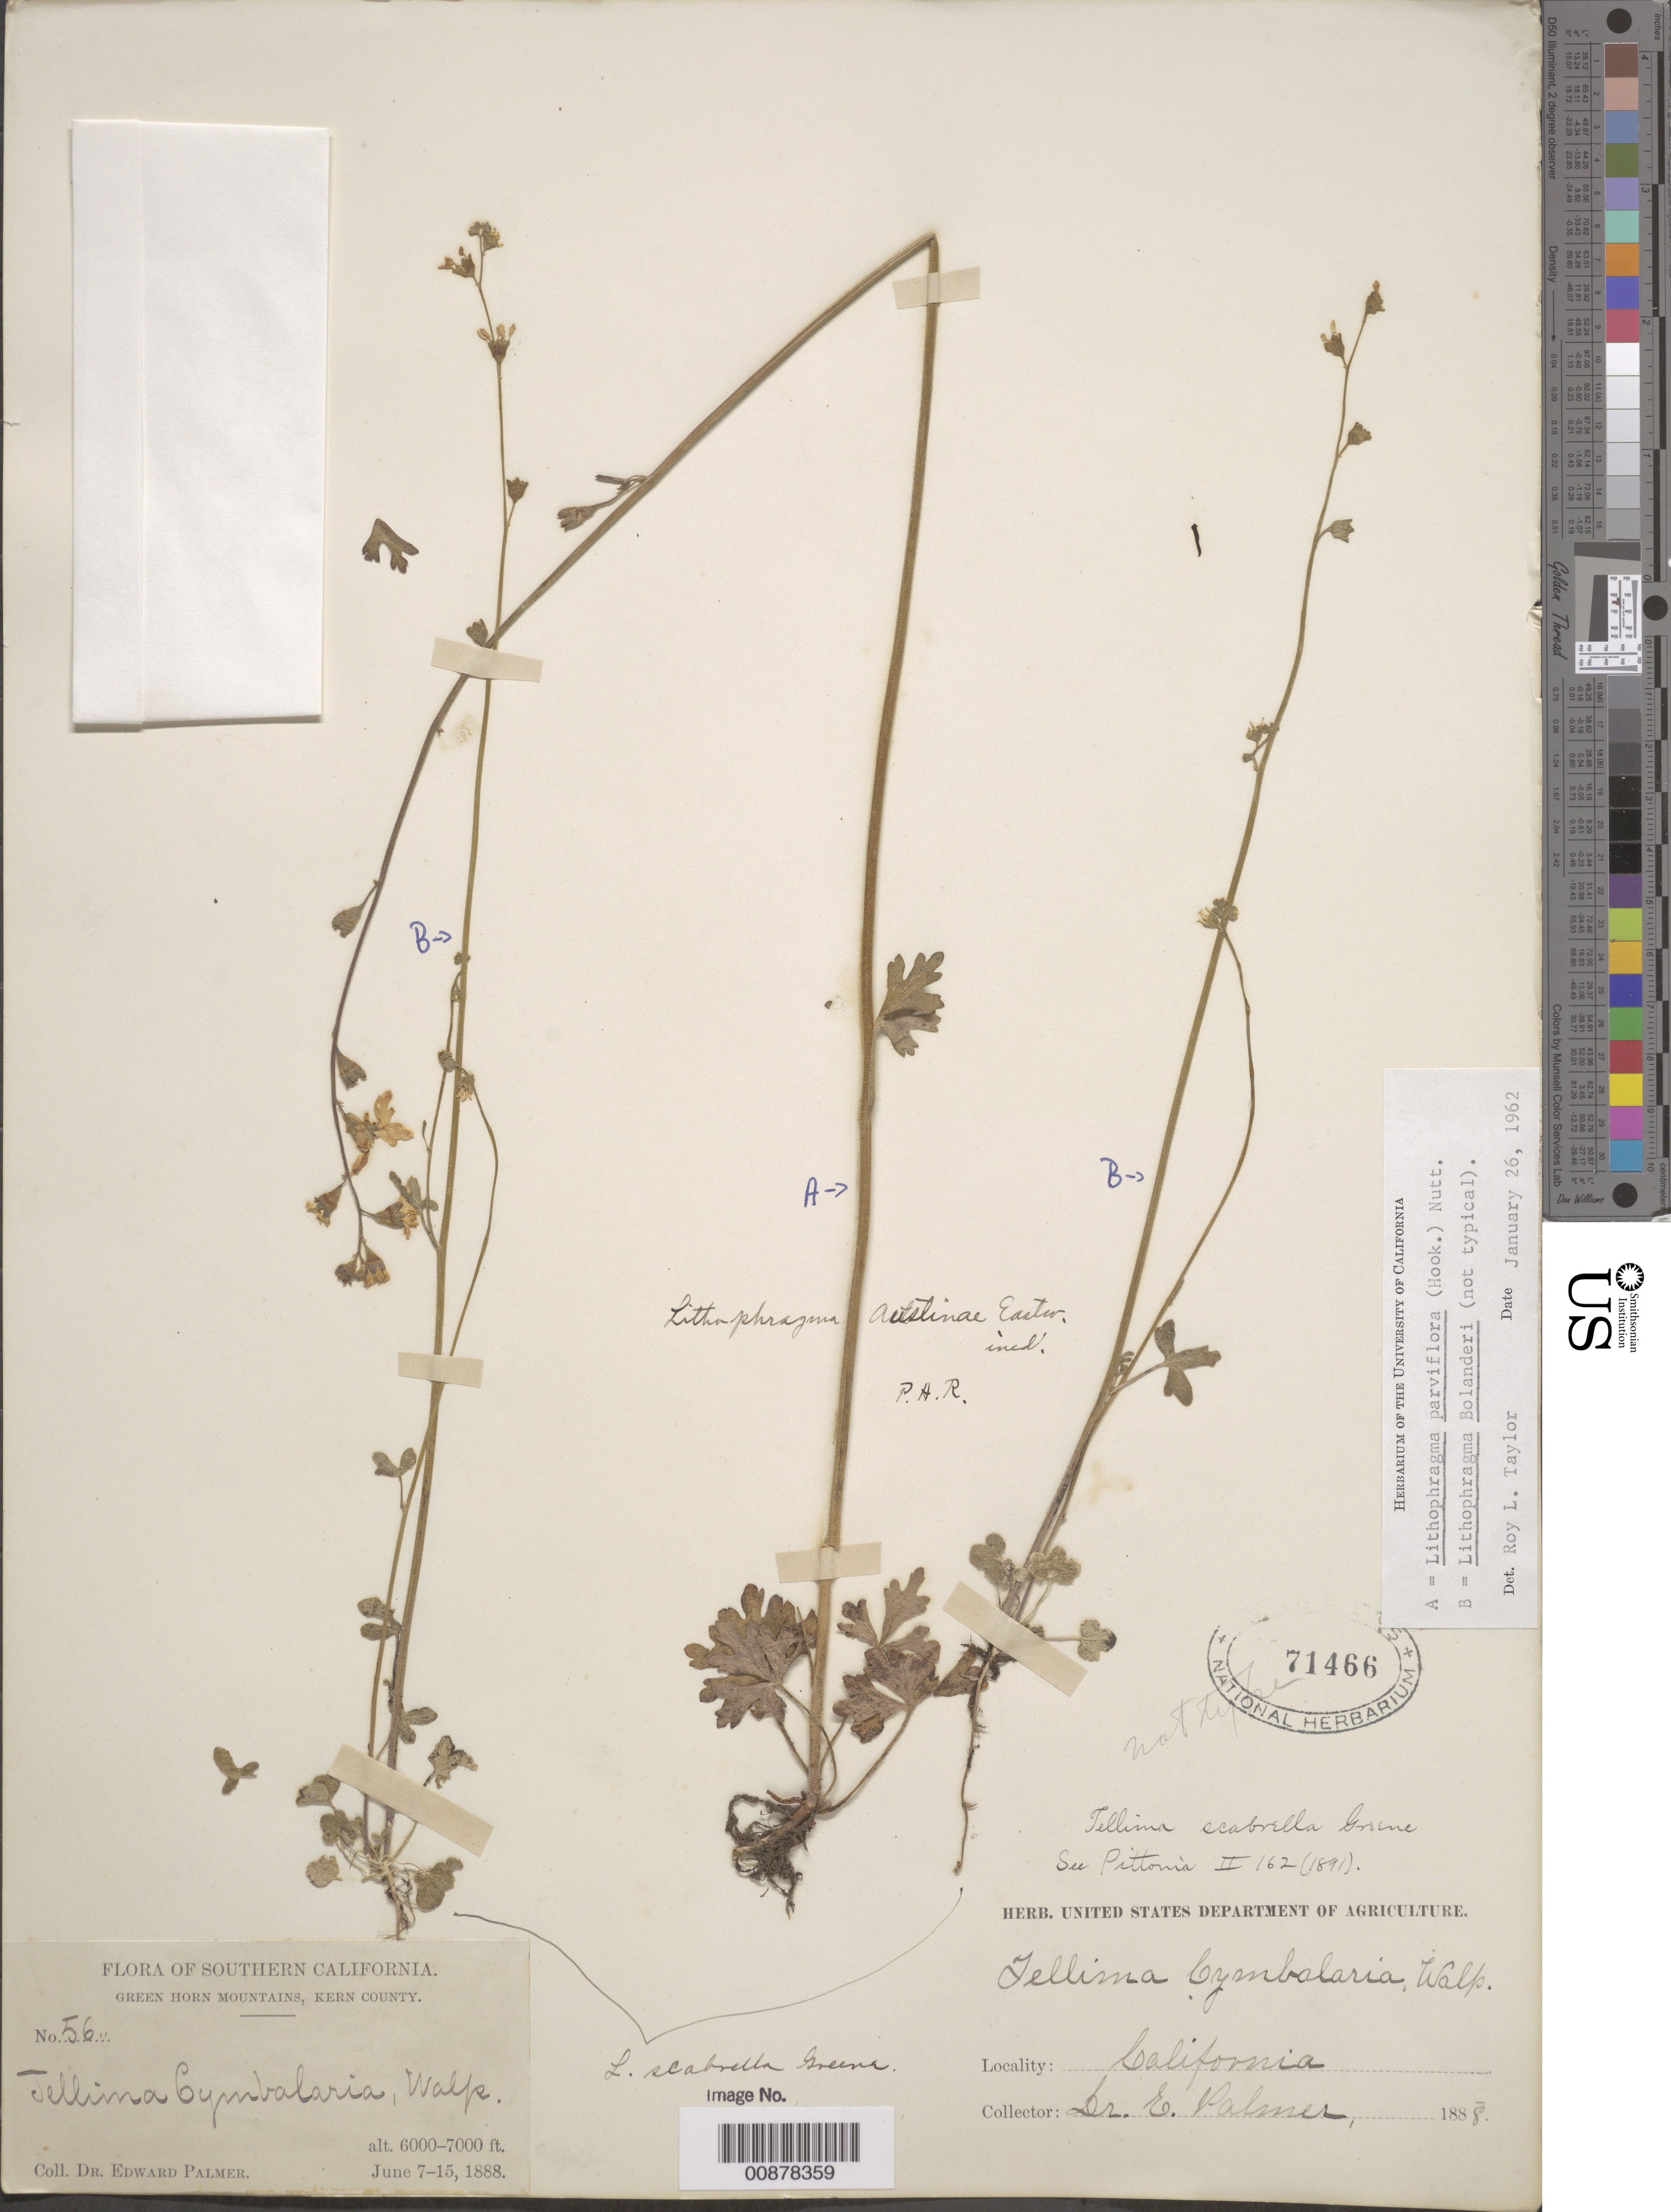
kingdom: Plantae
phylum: Tracheophyta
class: Magnoliopsida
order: Saxifragales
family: Saxifragaceae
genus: Lithophragma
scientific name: Lithophragma bolanderi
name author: A. Gray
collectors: E. Palmer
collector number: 56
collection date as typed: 07 Jun 1888 to 15 Jun 1888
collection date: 1888-06-07/1888-06-15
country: United States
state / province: California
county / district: Kern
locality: Green Horn Mountains, Kern County, Southern California.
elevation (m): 1829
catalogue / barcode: US 71466